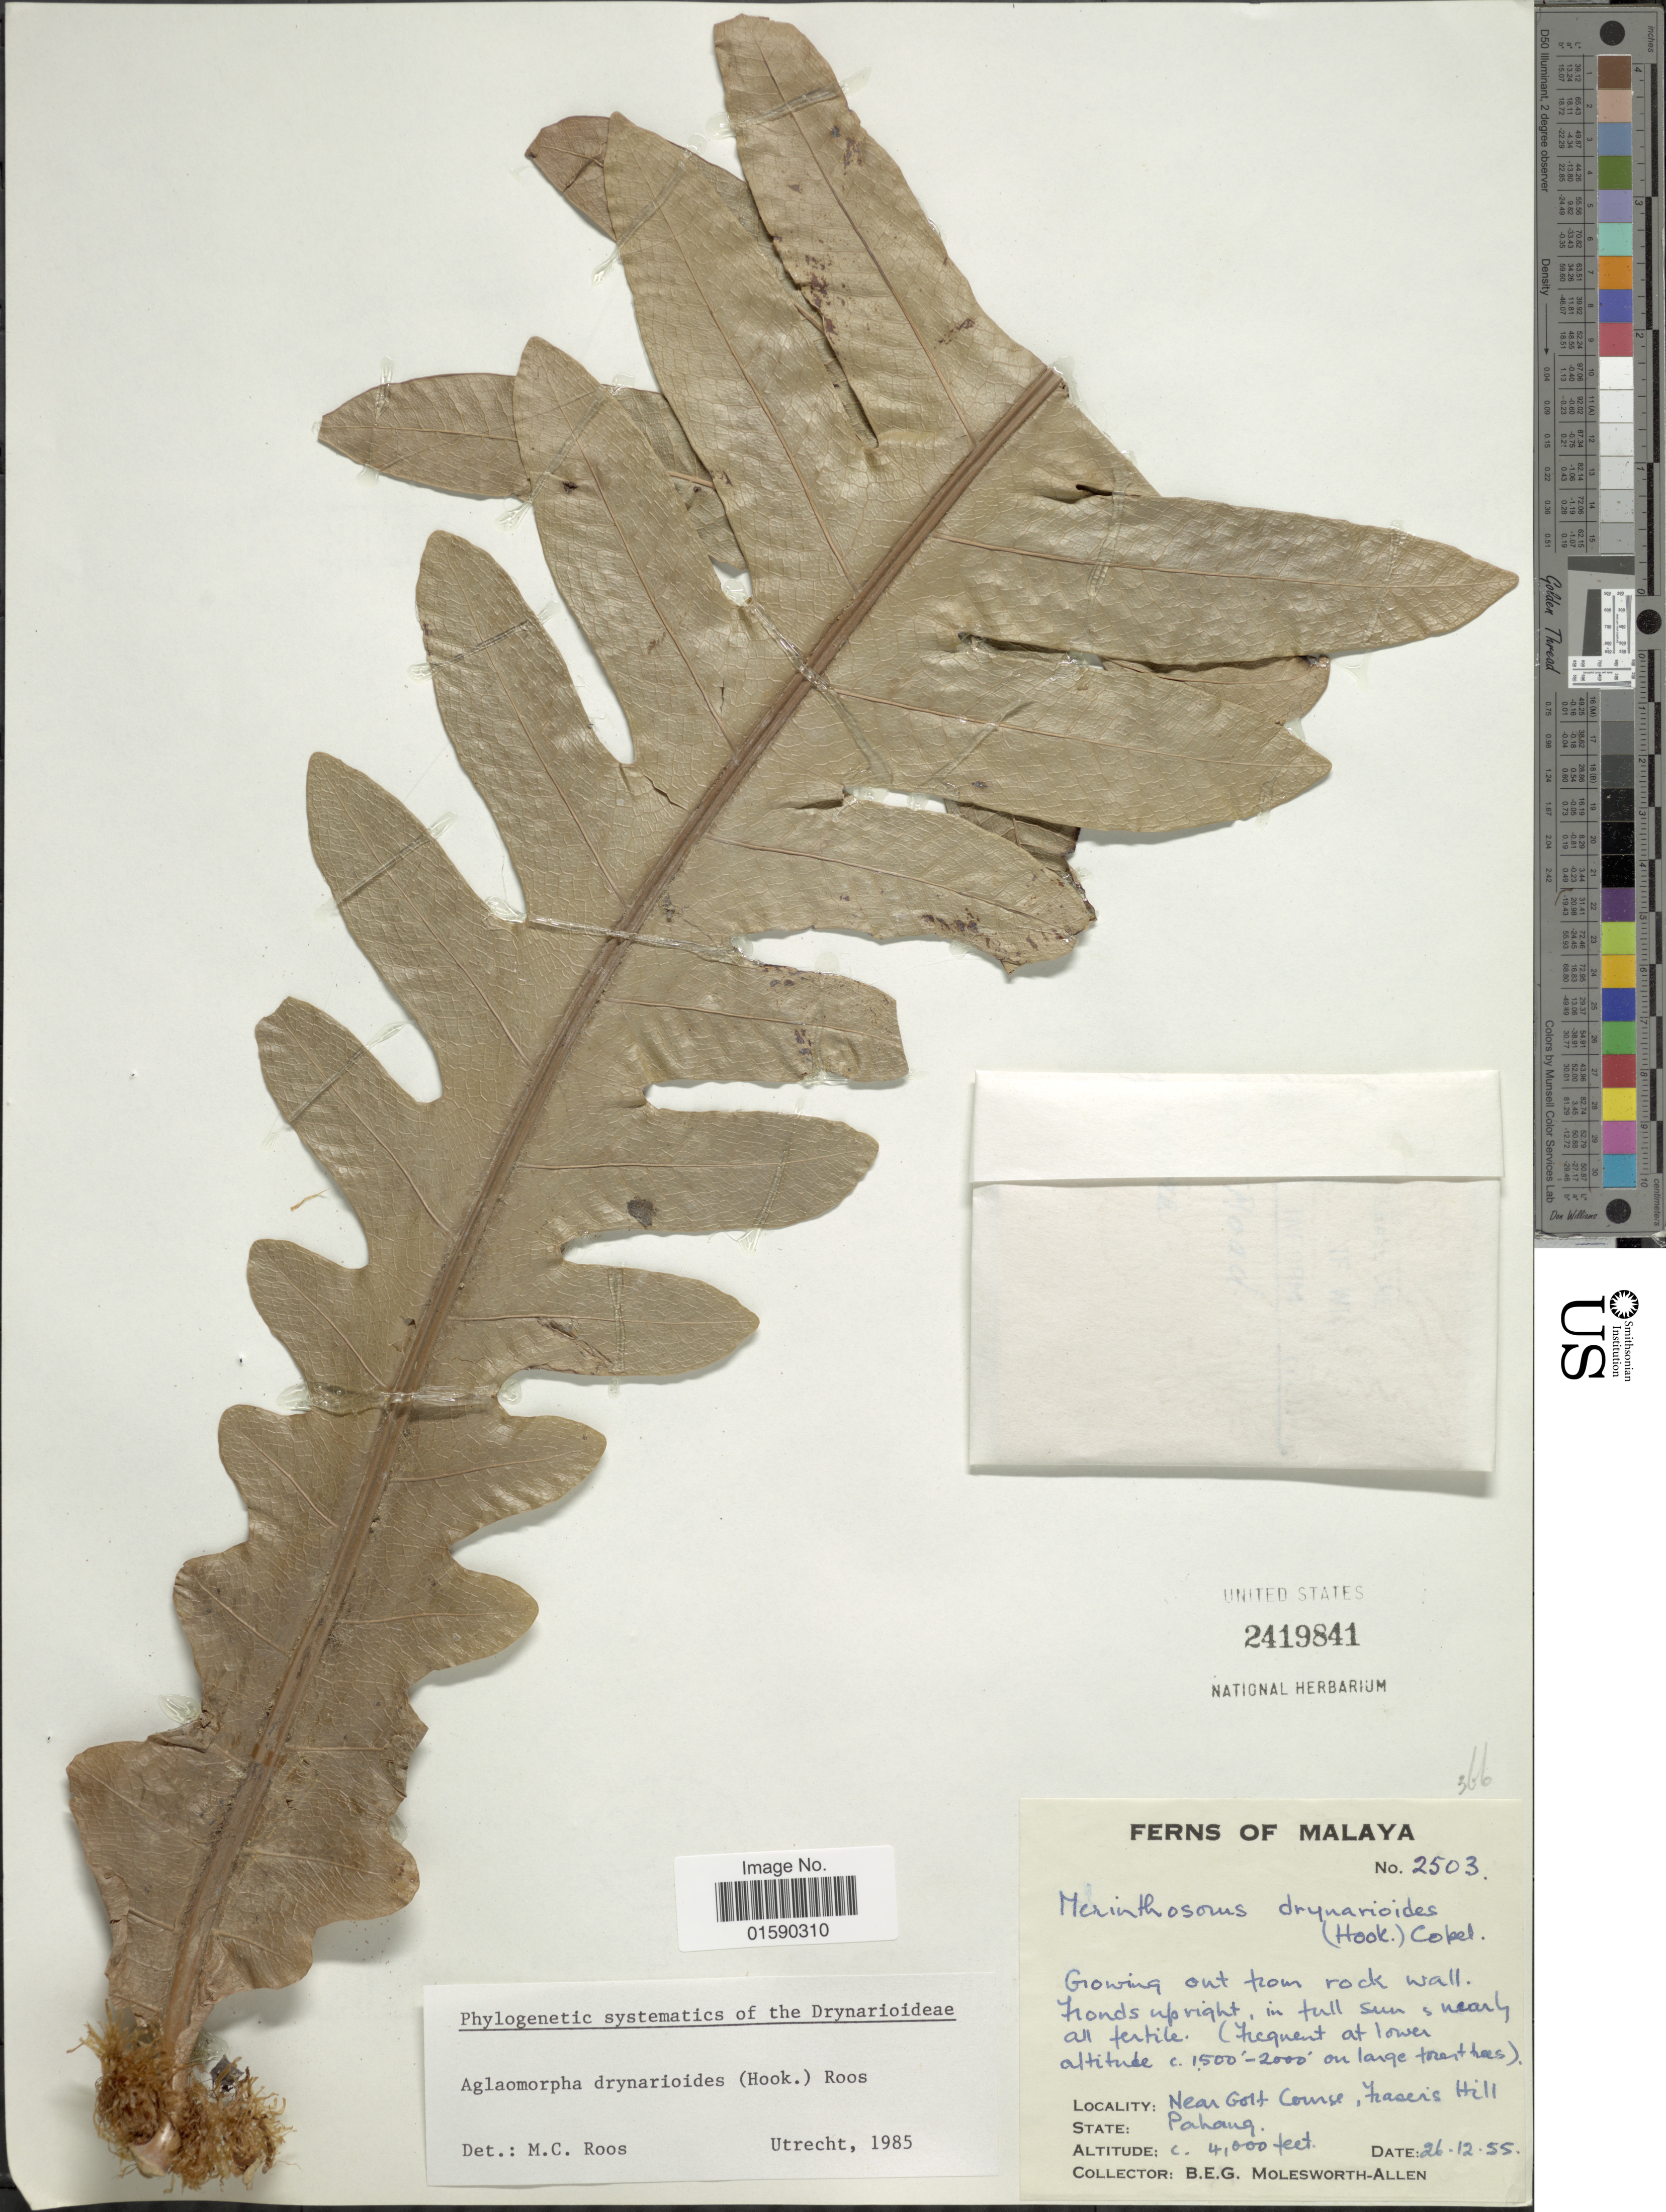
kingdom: Plantae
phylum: Tracheophyta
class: Polypodiopsida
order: Polypodiales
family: Polypodiaceae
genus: Aglaomorpha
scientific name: Aglaomorpha drynarioides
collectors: B. E. G. Molesworth-Allen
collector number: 2503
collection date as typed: Transcribed d/m/y: 26/12/55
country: Malaysia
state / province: Pahang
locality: Malaya, Near Golf Course, Fraser's Hill, State Pahang.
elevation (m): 1219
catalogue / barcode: US 2419841